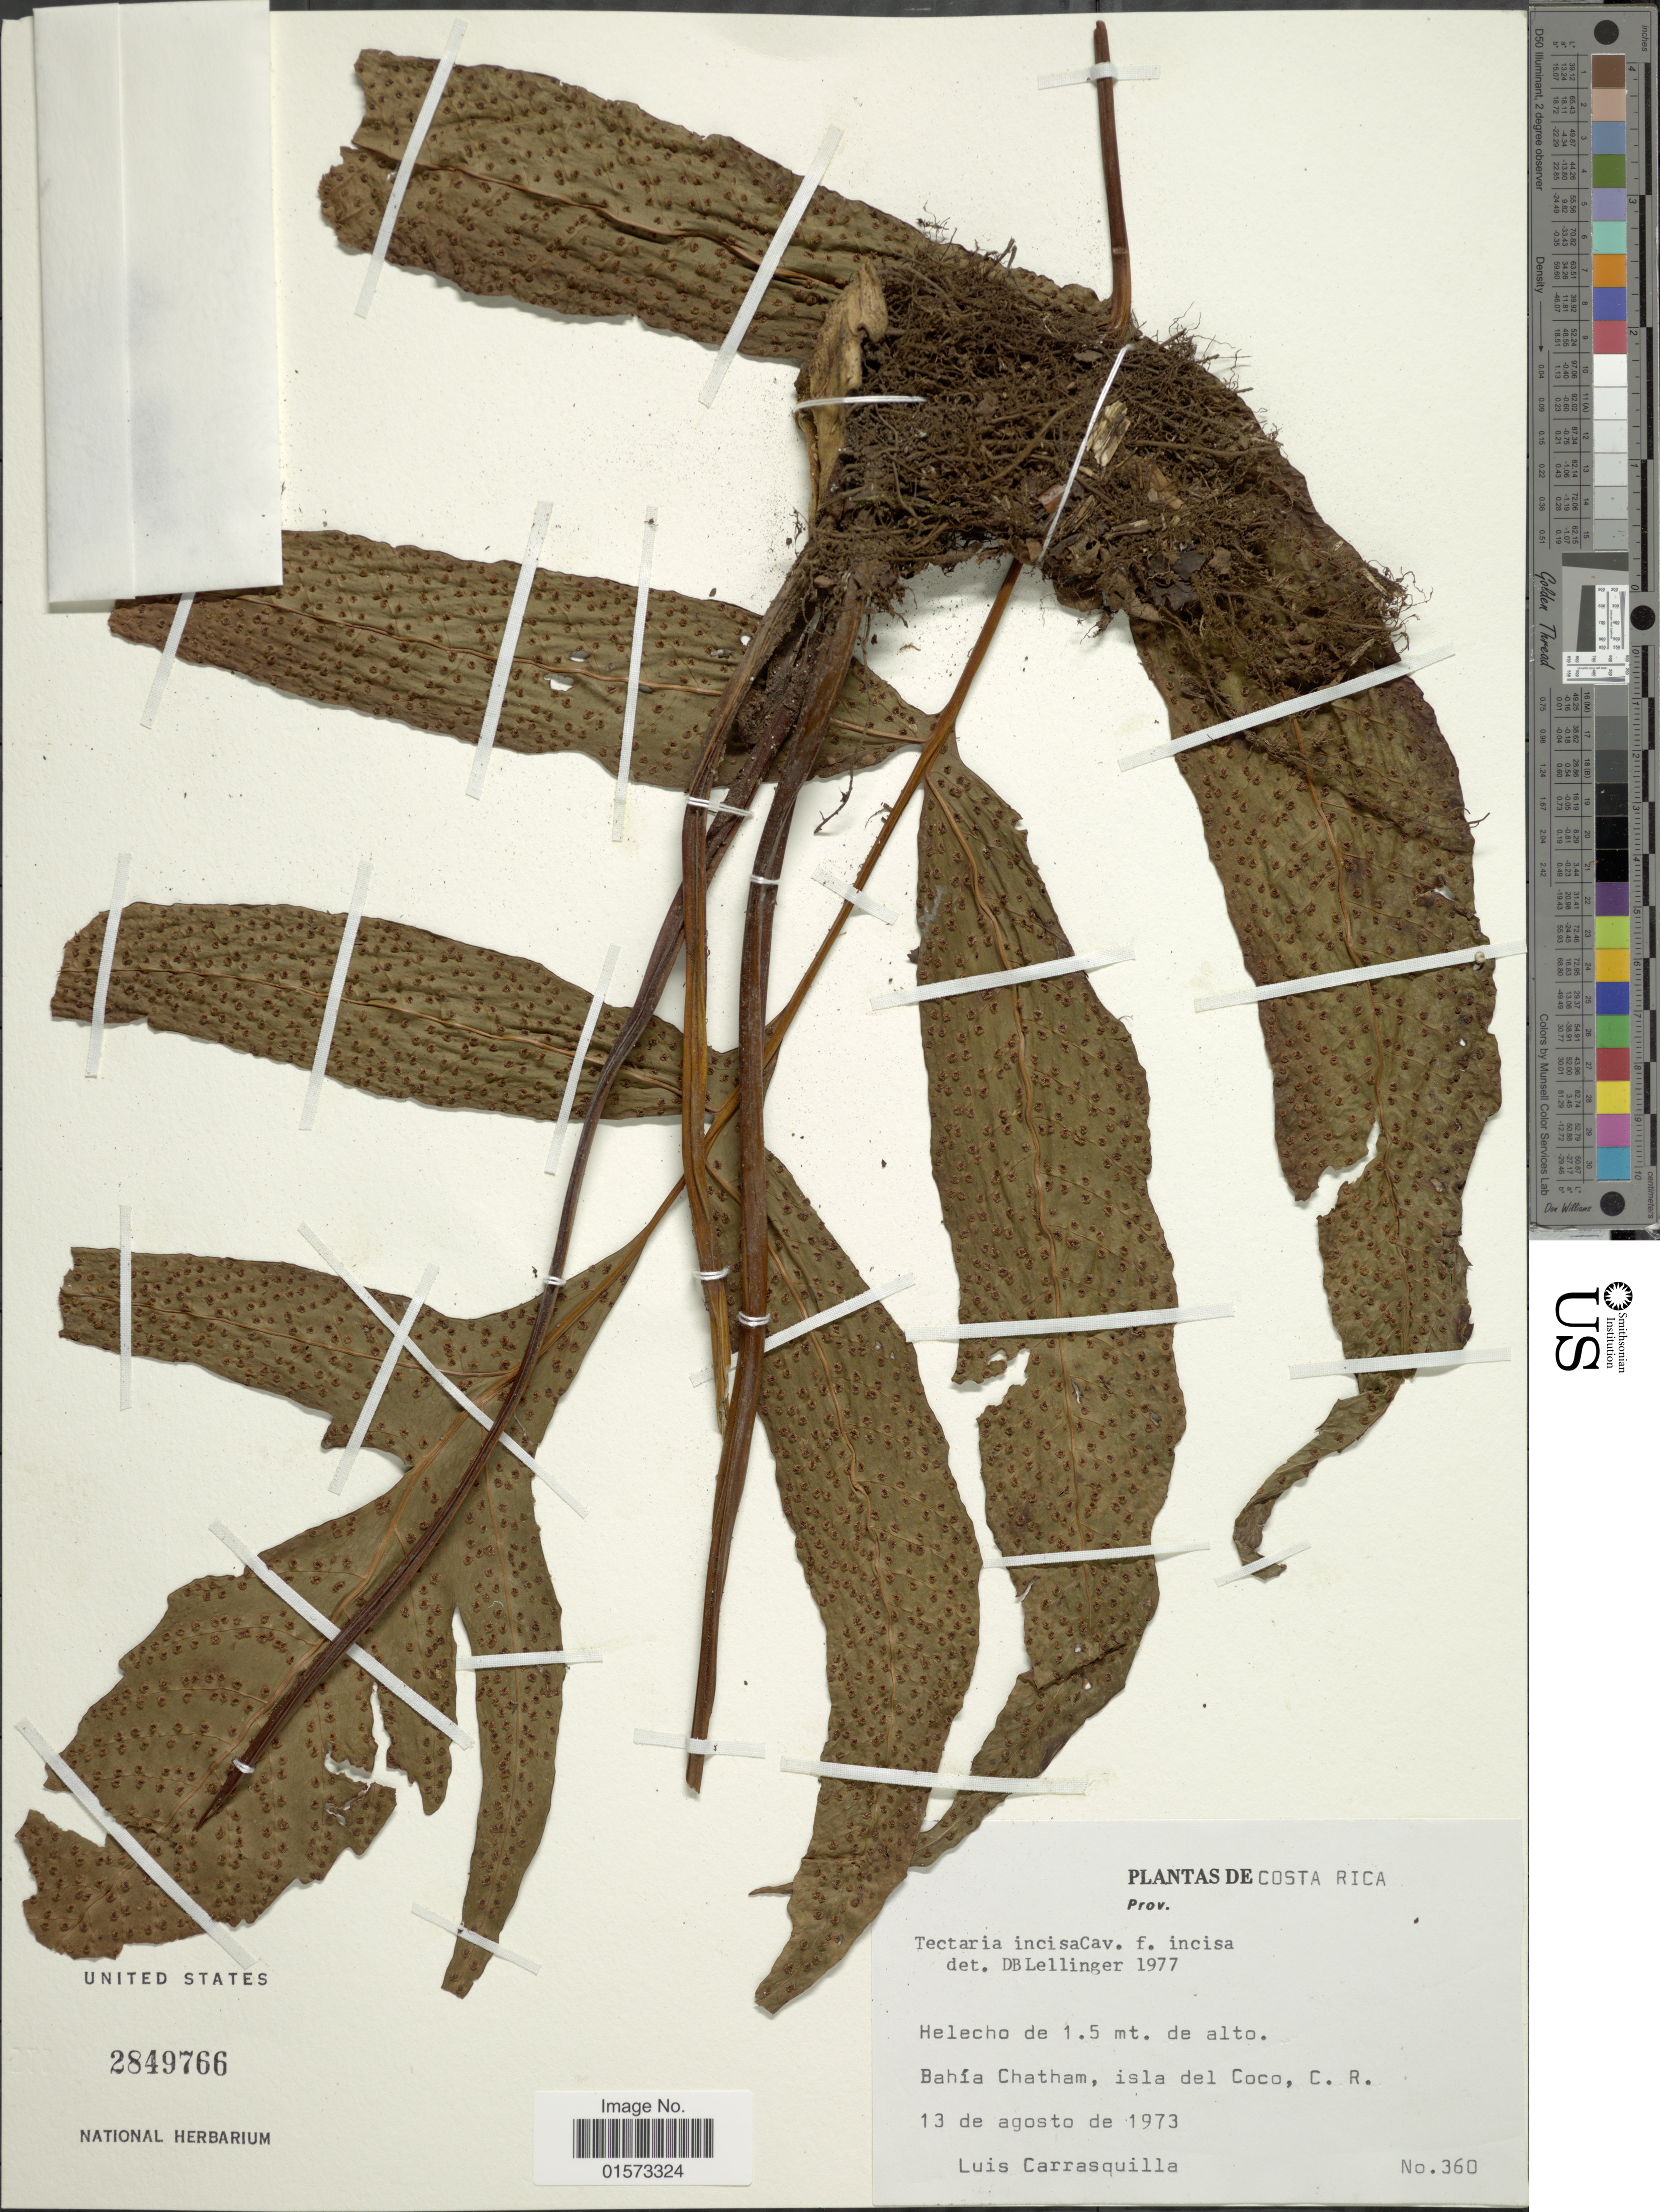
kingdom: Plantae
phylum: Tracheophyta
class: Polypodiopsida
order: Polypodiales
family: Tectariaceae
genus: Tectaria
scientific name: Tectaria incisa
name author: Cav.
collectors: L. Carrasquilla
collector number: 360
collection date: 1973-08-13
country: Costa Rica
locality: Bahia Chatham, isla del Coco, C. R.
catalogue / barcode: US 2849766